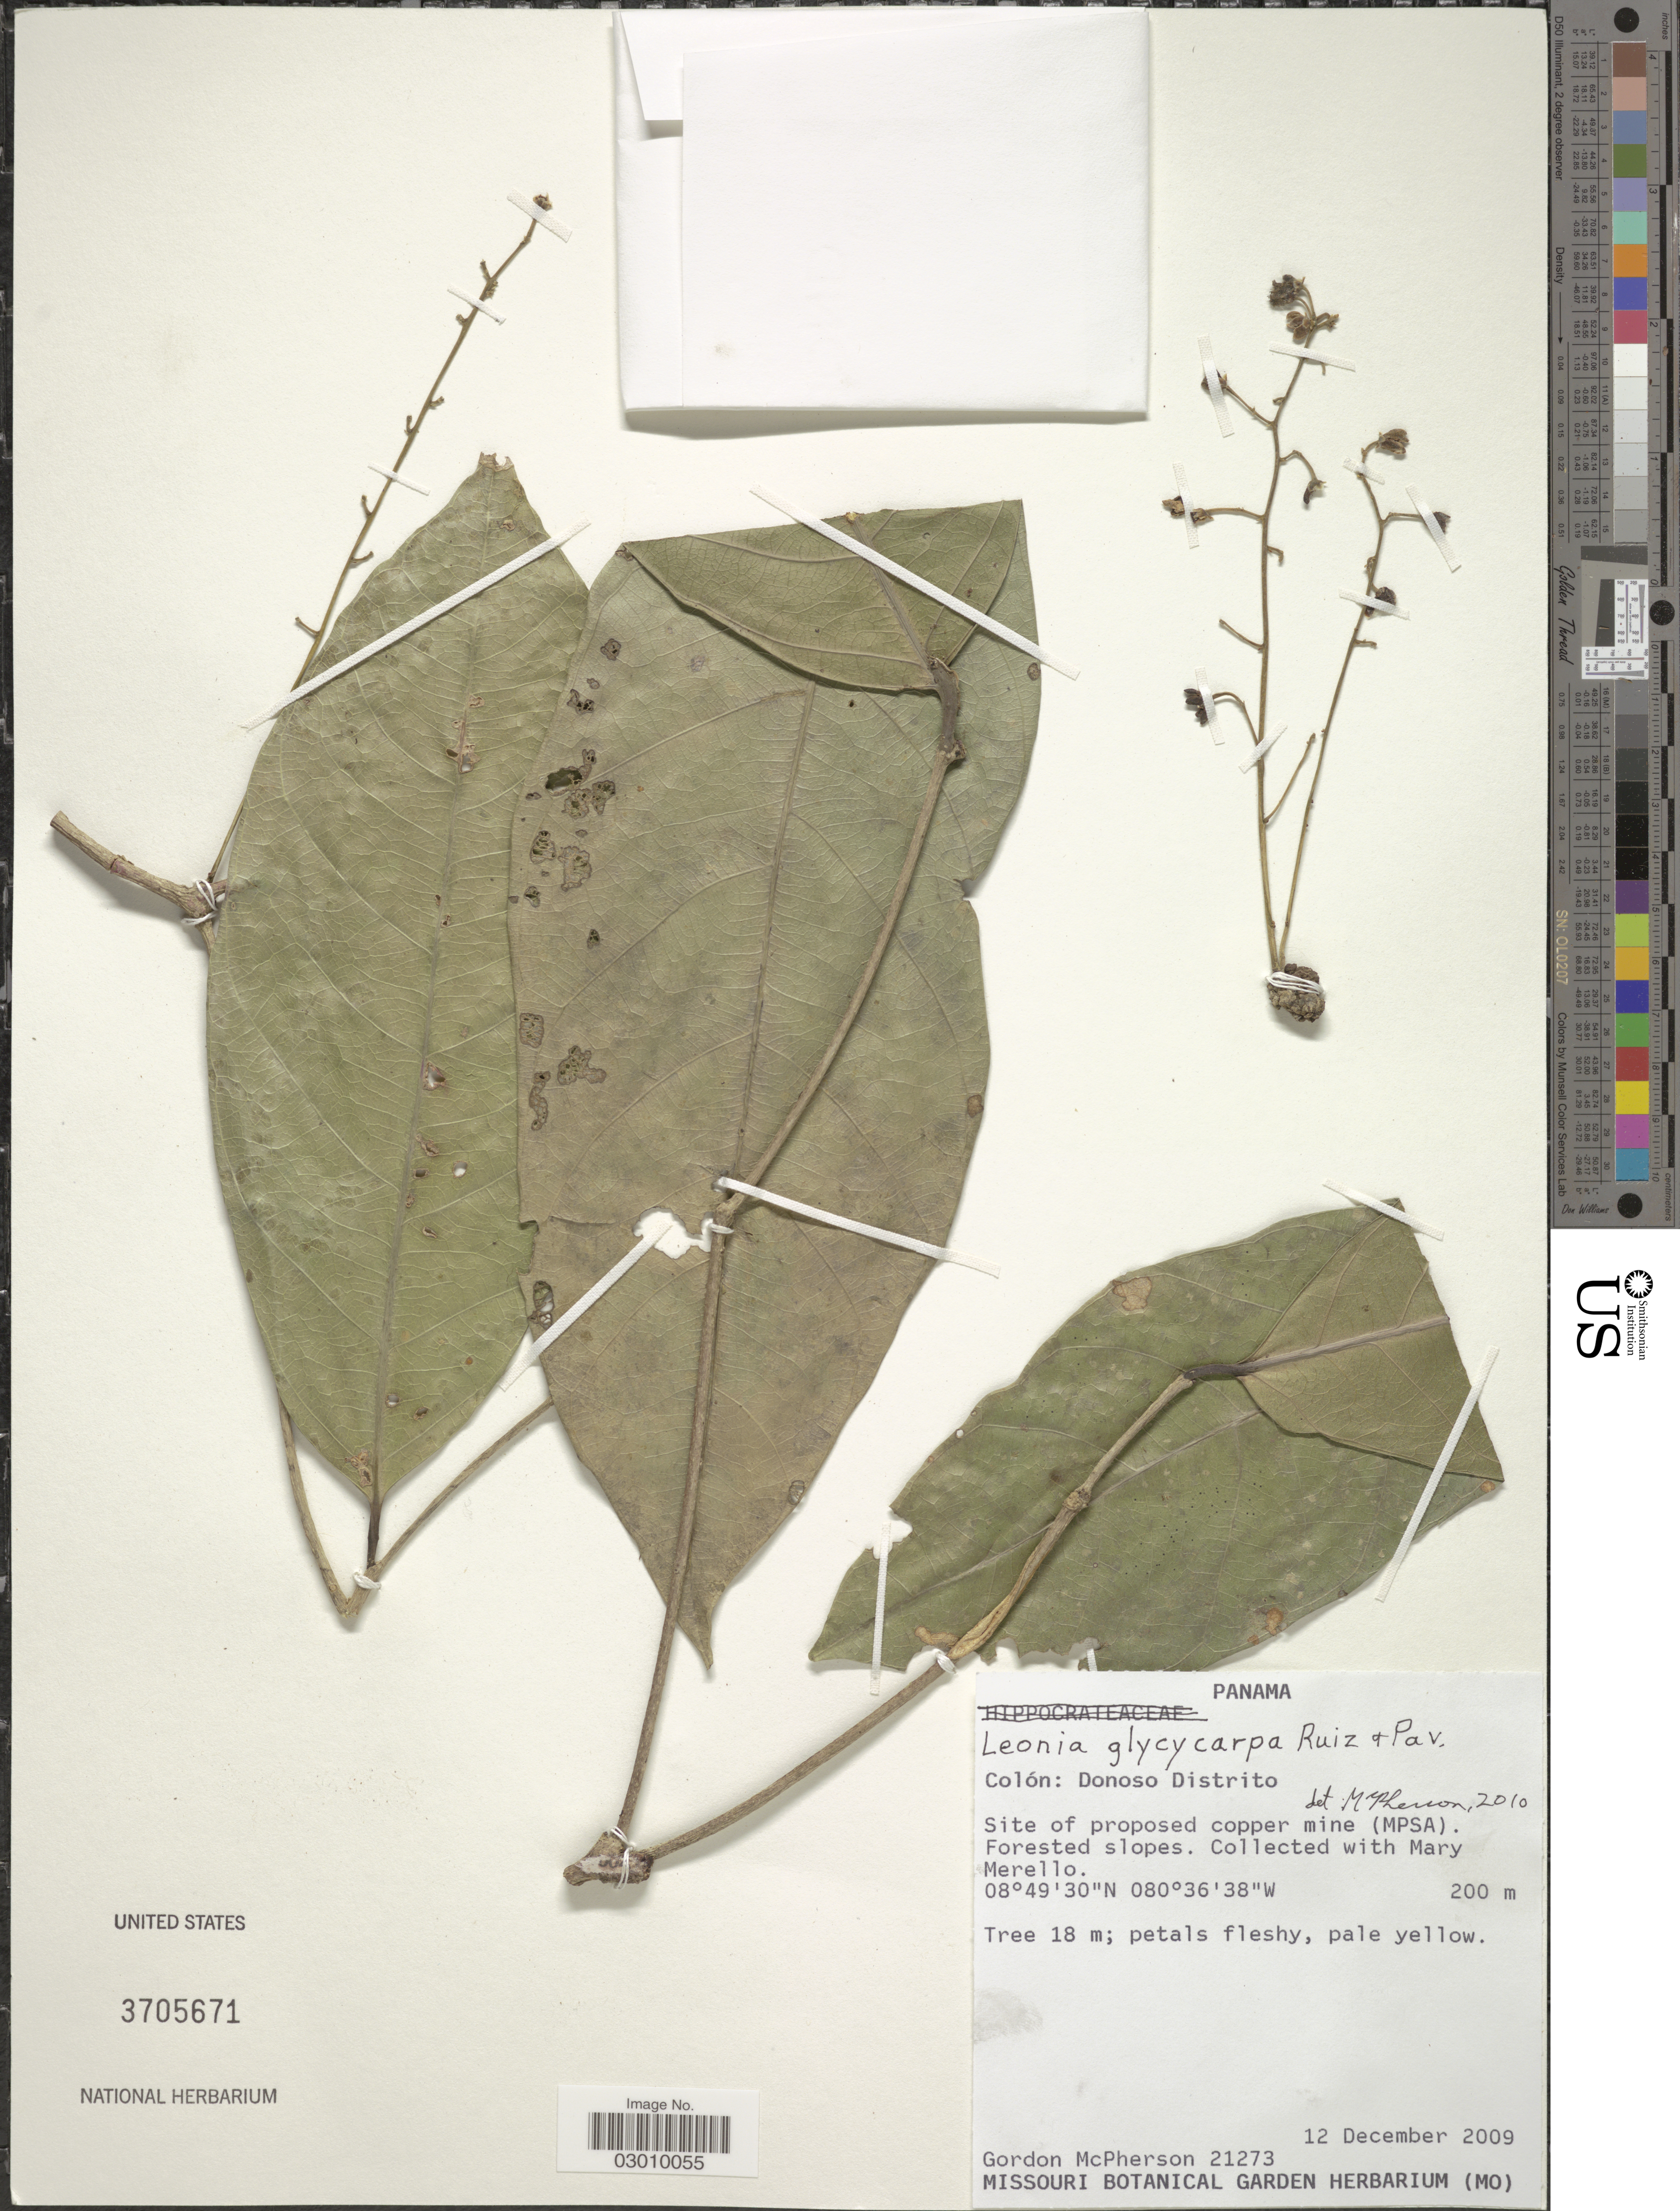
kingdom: Plantae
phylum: Tracheophyta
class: Magnoliopsida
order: Malpighiales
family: Violaceae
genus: Leonia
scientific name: Leonia glycycarpa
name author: Ruiz & Pav.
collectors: G. D. McPherson & M. Merello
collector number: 21273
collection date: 2009-12-12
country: Panama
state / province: Colón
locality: Donoso Distrito, Site of proposed copper mine (MPSA).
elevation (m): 200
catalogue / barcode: US 3705671